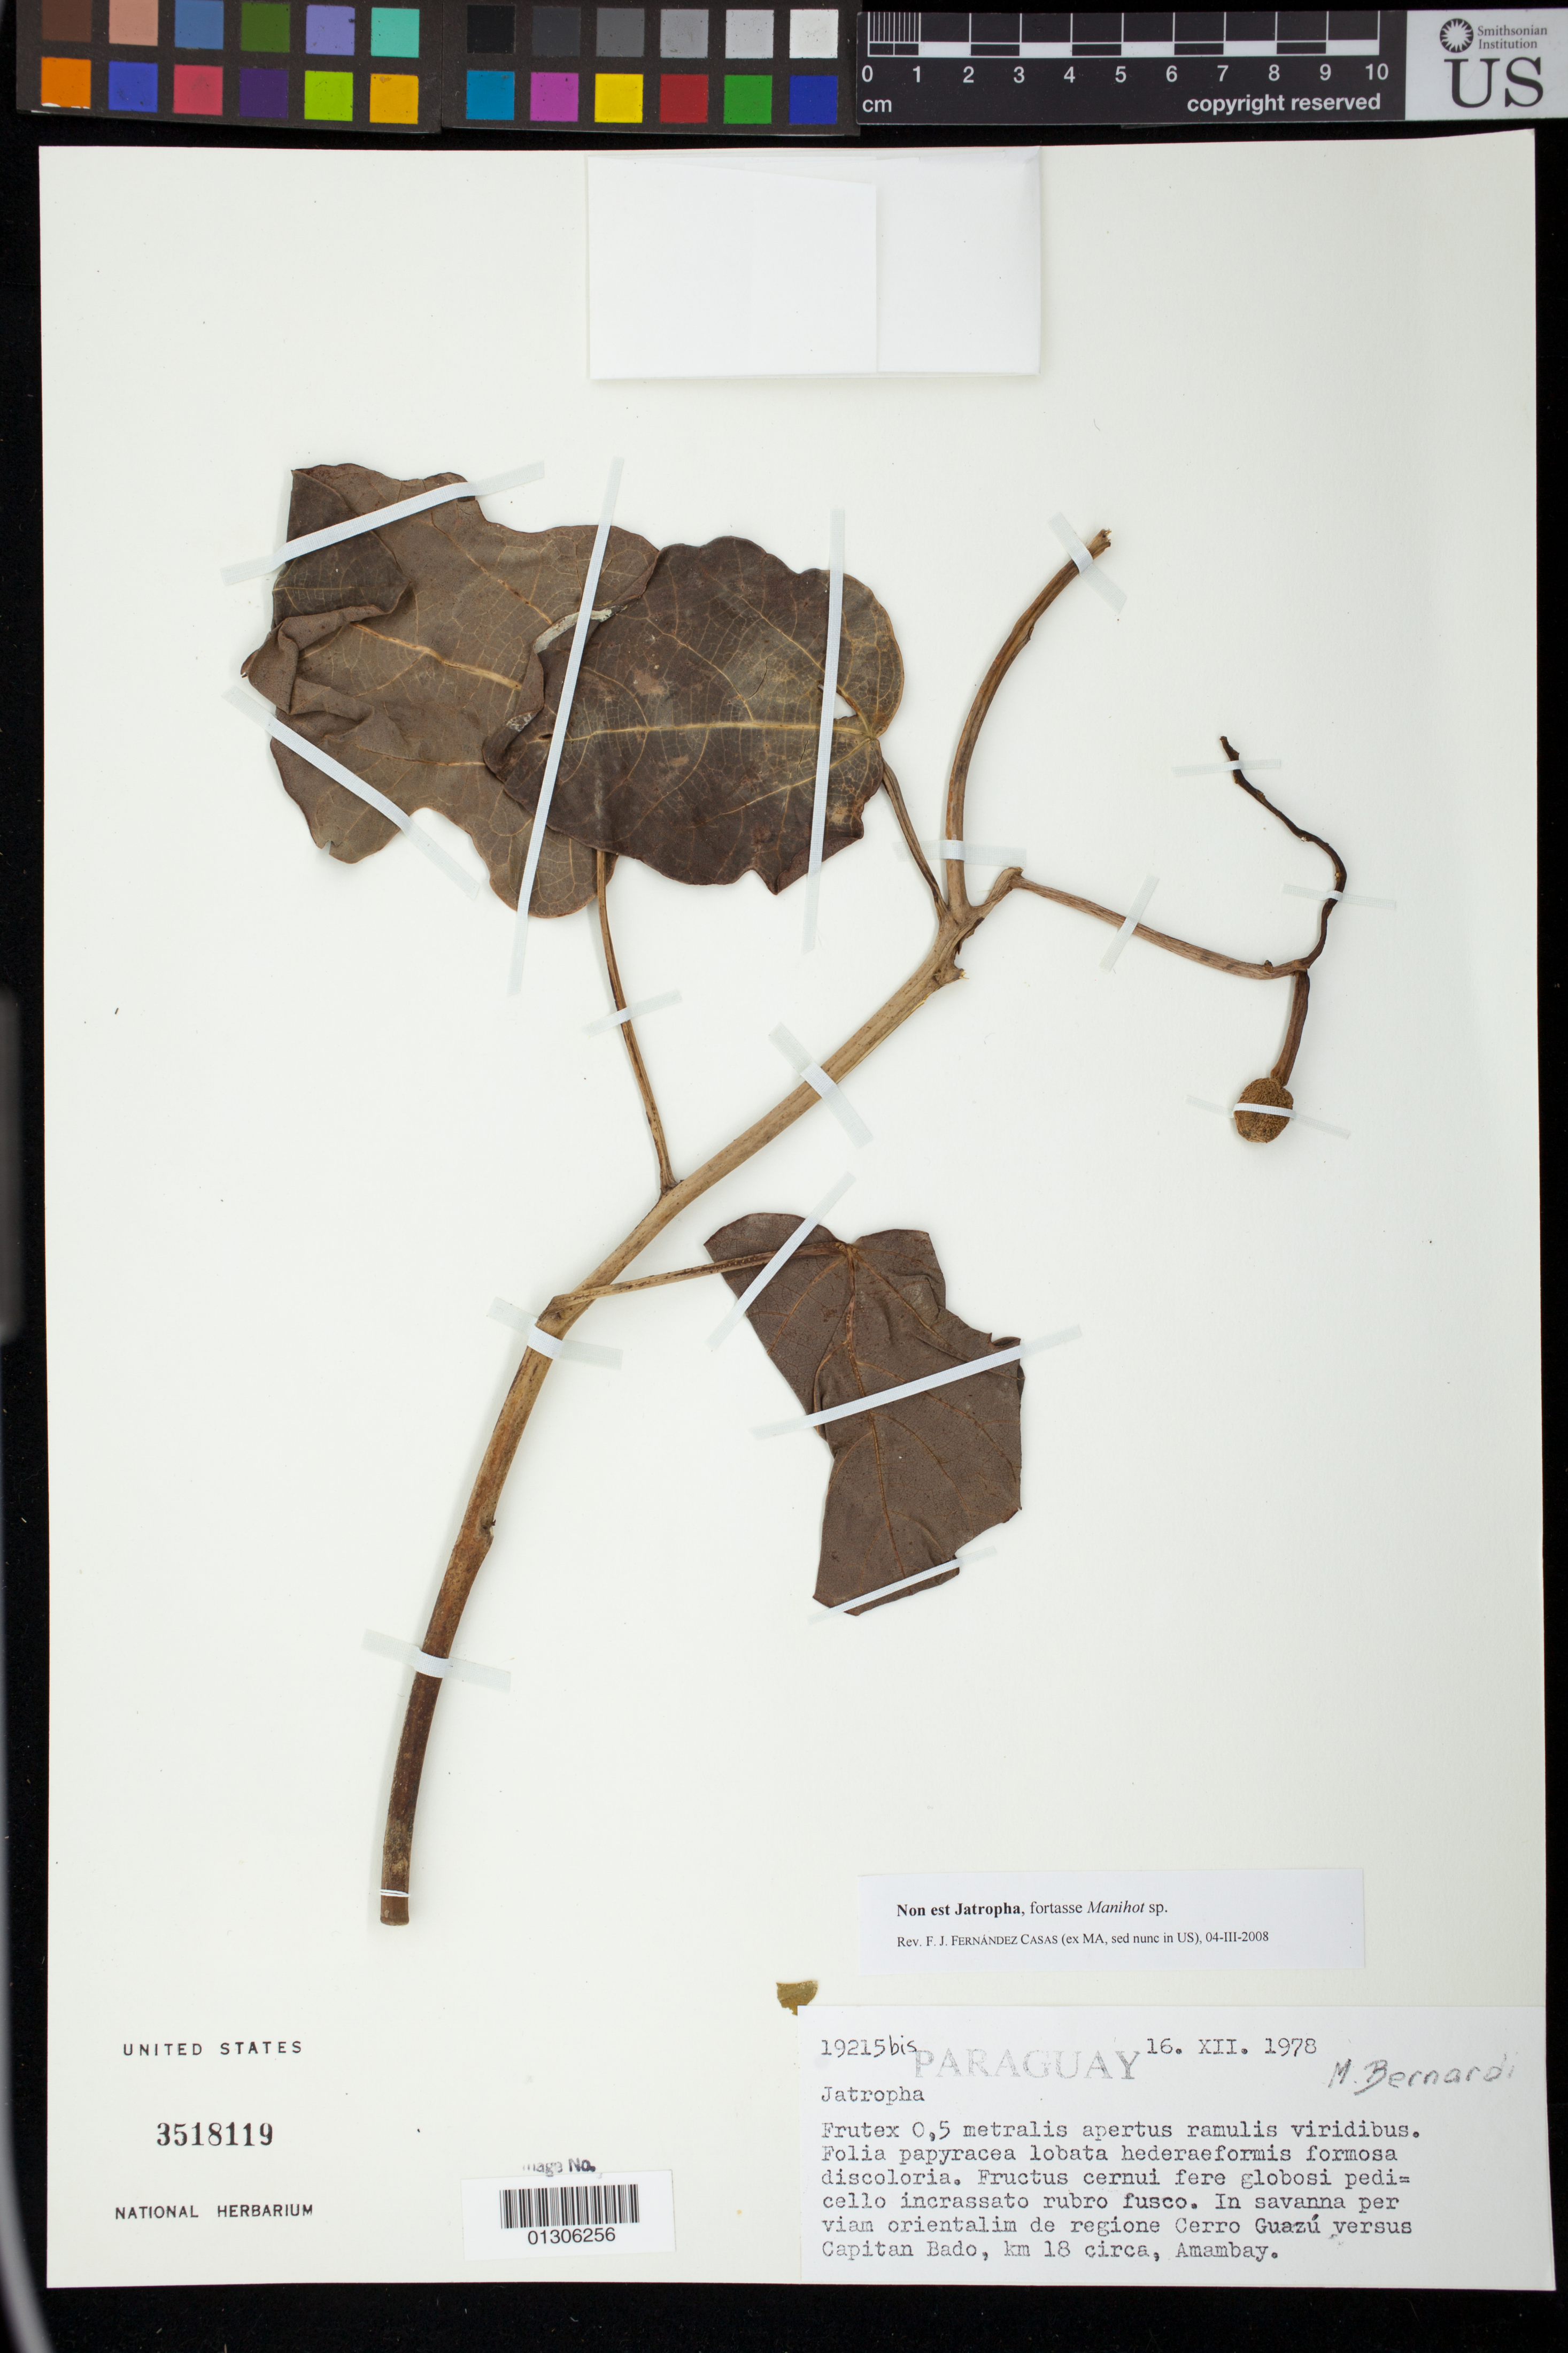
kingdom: Plantae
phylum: Tracheophyta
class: Magnoliopsida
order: Malpighiales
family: Euphorbiaceae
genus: Manihot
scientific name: Manihot anomala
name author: Pohl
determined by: Mendoza, M.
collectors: M. Bernardi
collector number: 19215 bis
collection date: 1978-12-16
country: Paraguay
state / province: Amambay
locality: de regione Cerro Guazu versus Capitan Bado, km 18 circa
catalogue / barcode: US 3518119